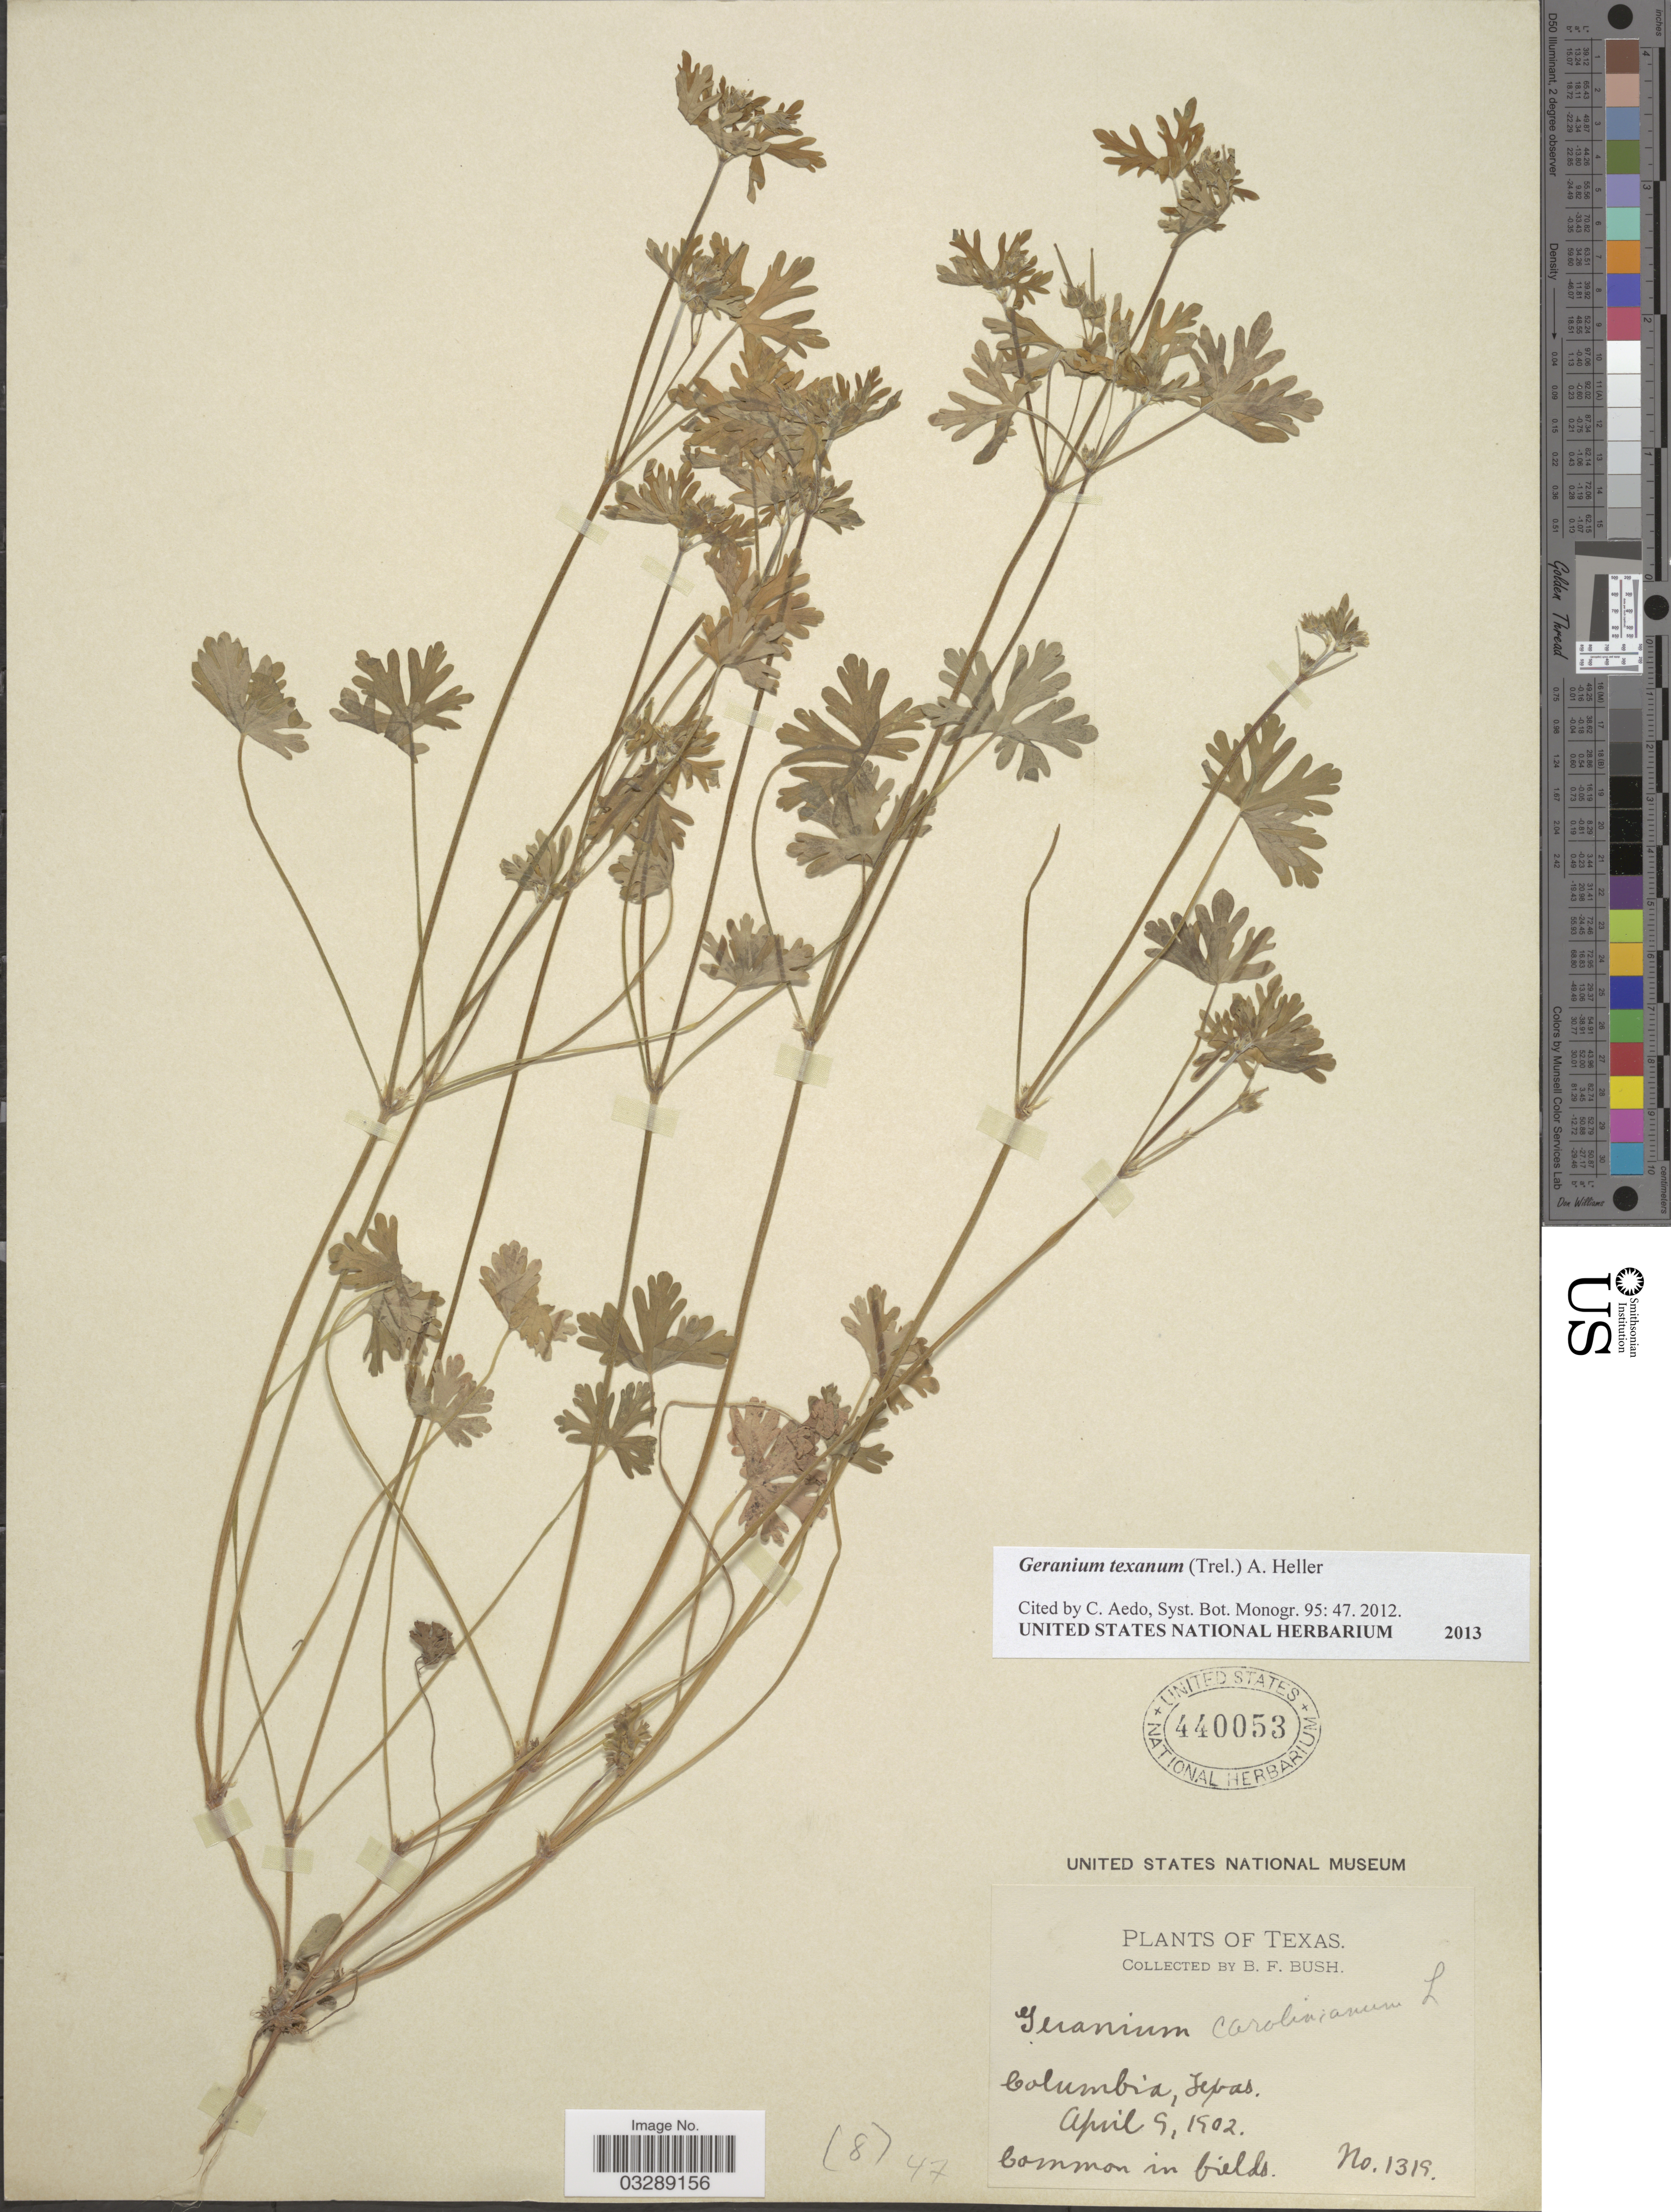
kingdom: Plantae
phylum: Tracheophyta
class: Magnoliopsida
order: Geraniales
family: Geraniaceae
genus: Geranium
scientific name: Geranium texanum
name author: (Trel.) A. Heller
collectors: B. F. Bush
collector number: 1319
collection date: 1902-04-09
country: United States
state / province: Texas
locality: Columbia.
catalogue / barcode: US 440053